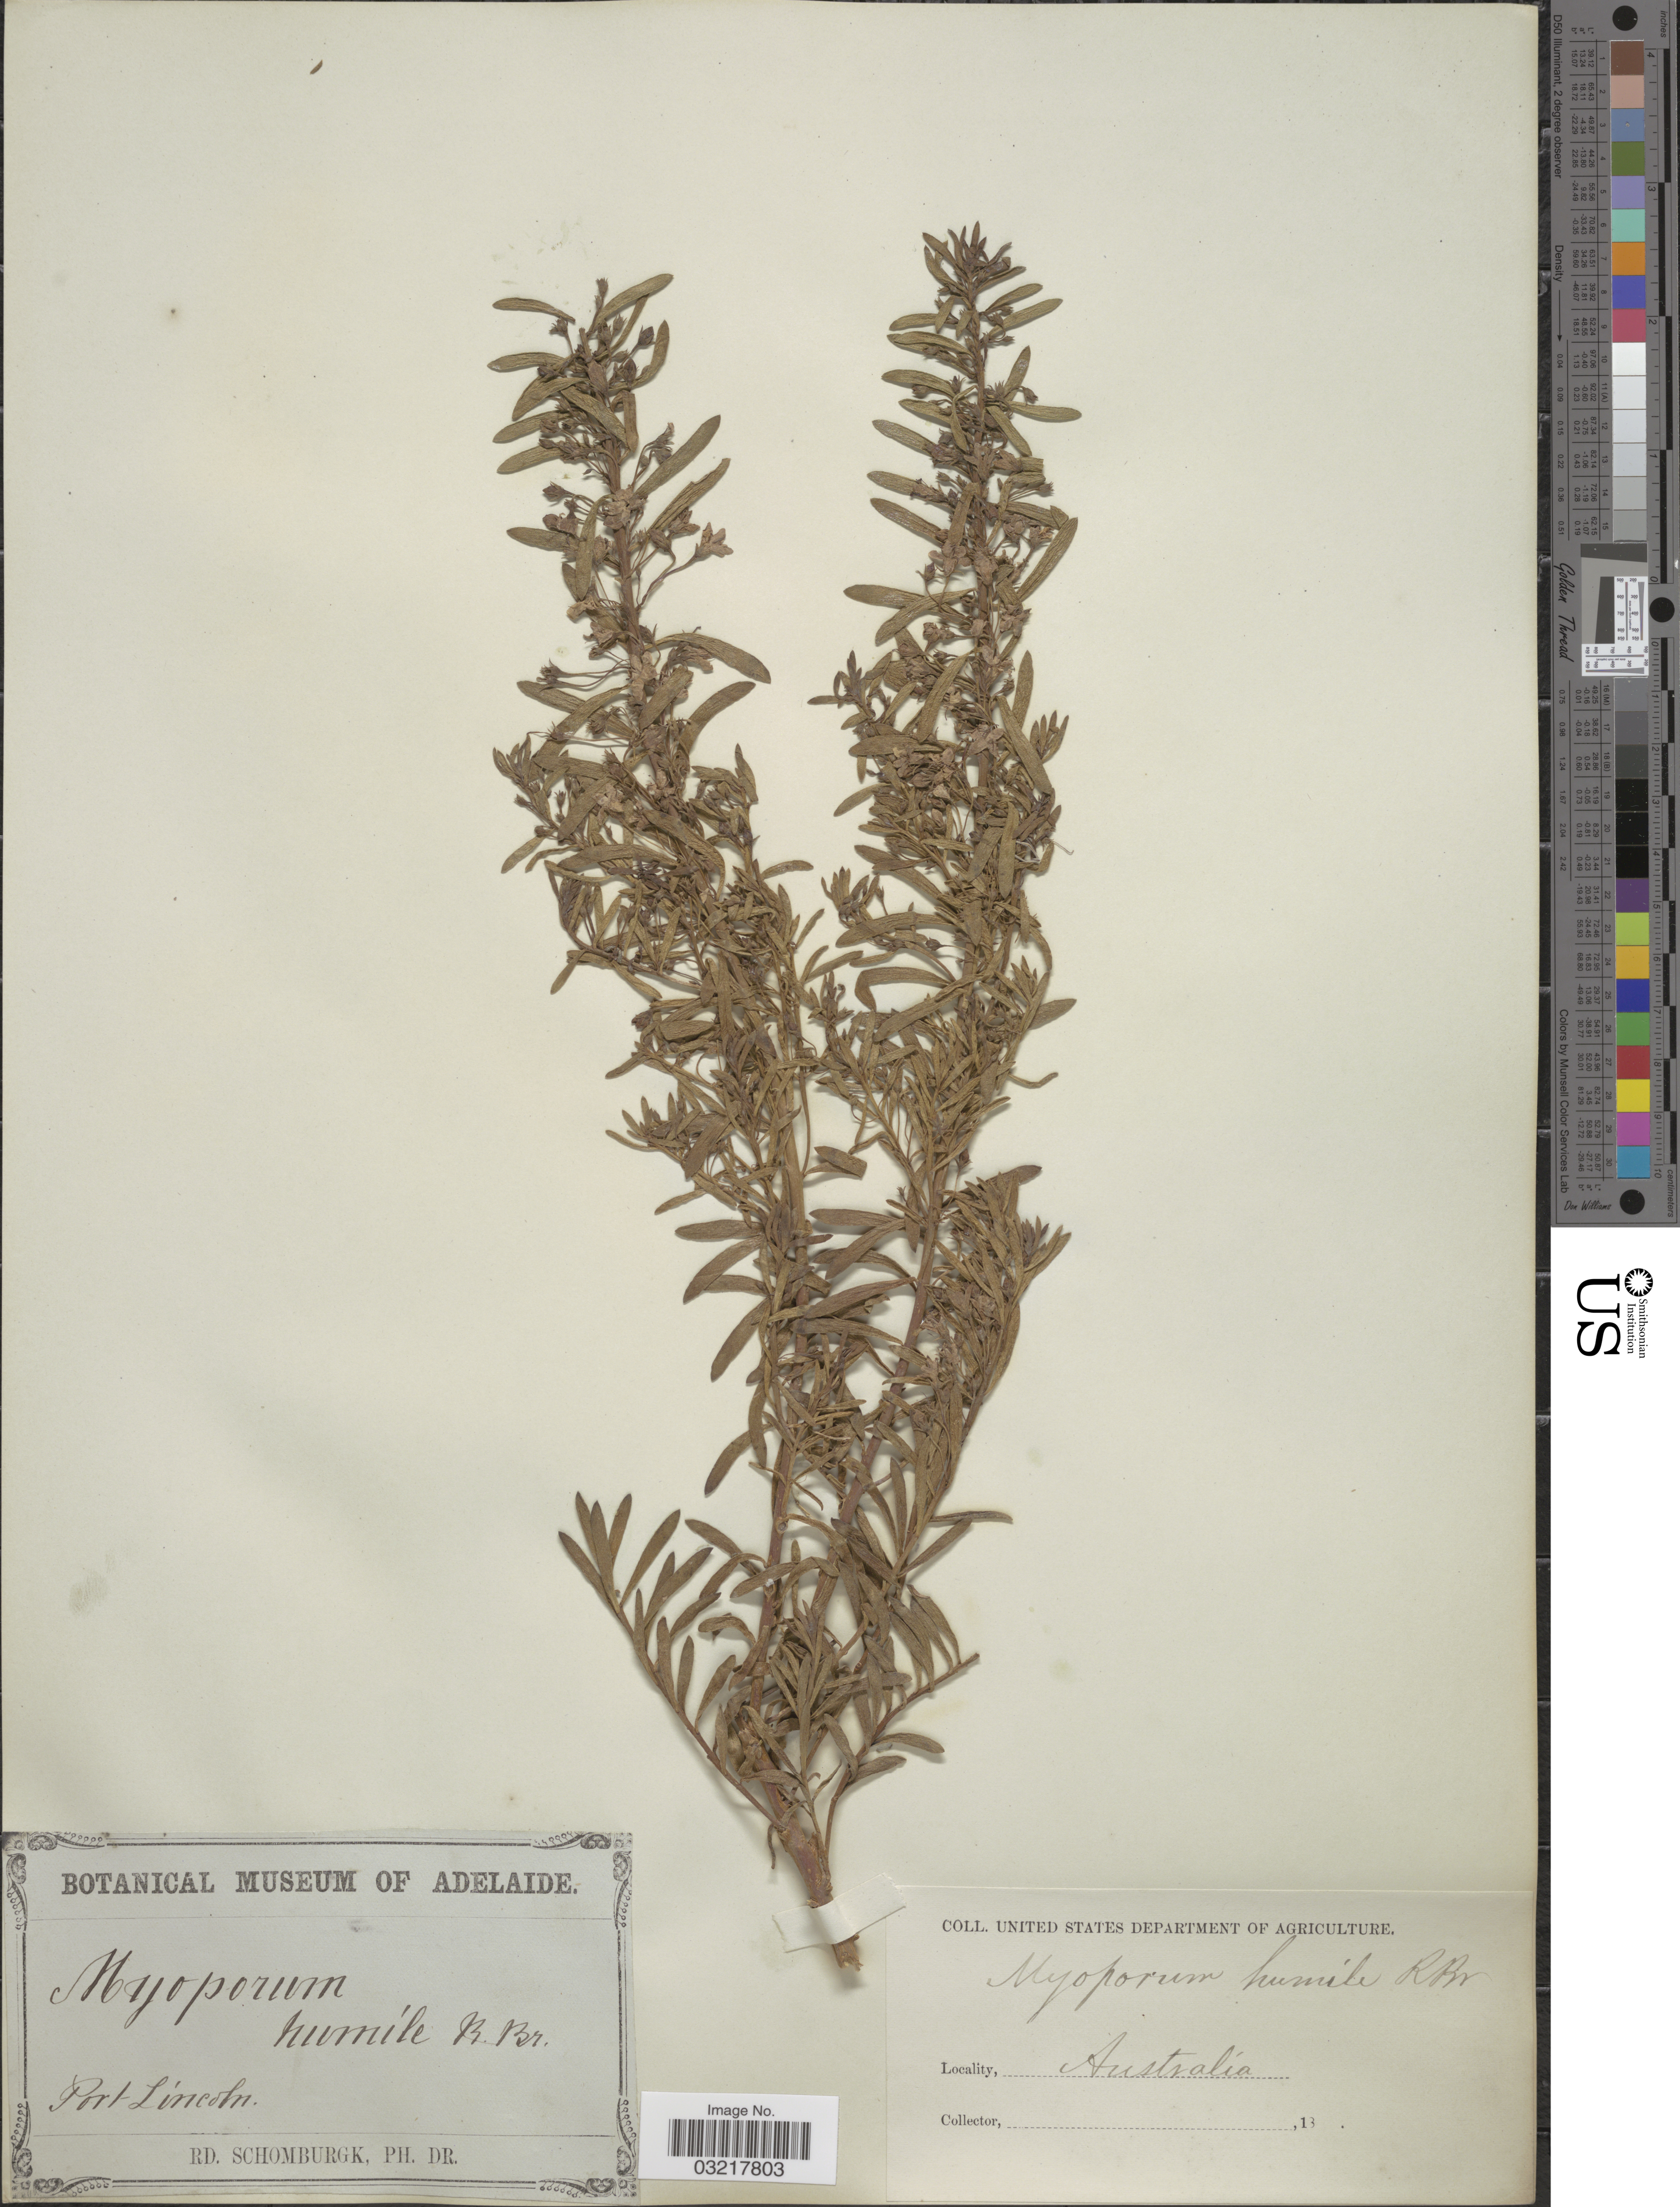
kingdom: Plantae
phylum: Tracheophyta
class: Magnoliopsida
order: Lamiales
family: Scrophulariaceae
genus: Myoporum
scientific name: Myoporum humile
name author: R. Br.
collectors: M. R. Schomburgk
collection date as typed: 18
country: Australia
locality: Port Lincoln.